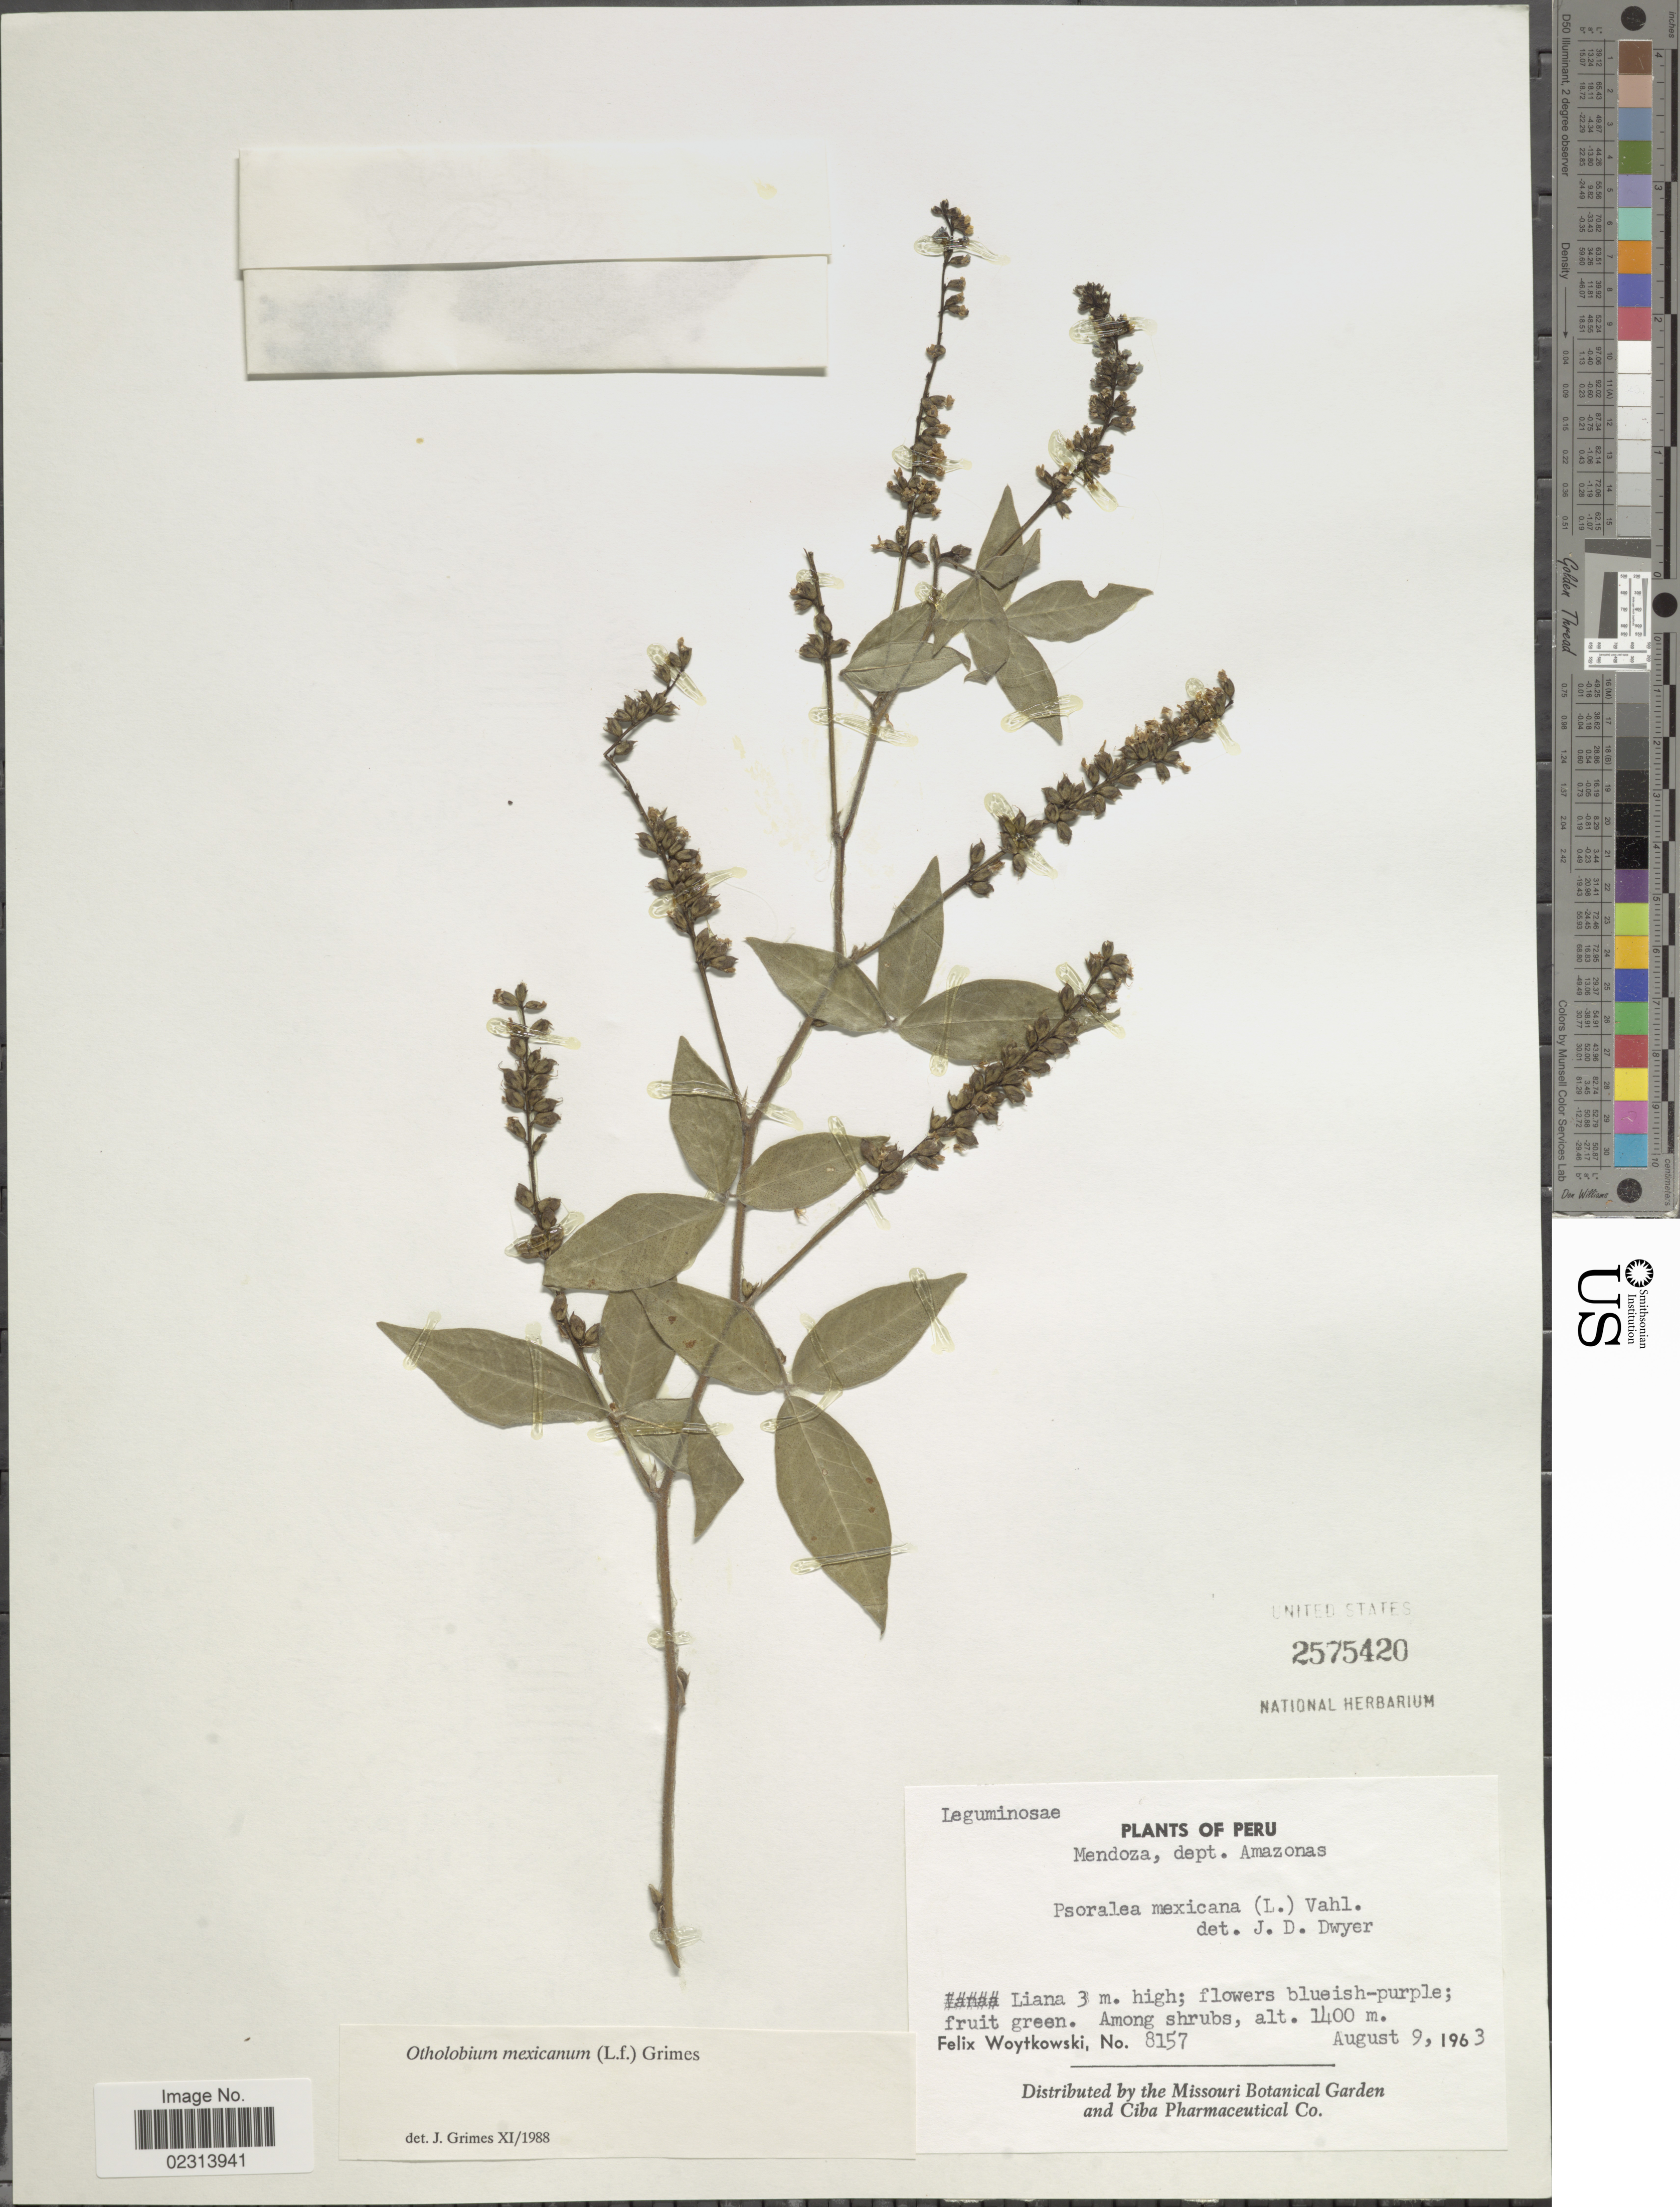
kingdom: Plantae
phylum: Tracheophyta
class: Magnoliopsida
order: Fabales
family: Fabaceae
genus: Otholobium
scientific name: Otholobium mexicanum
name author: (L. f.) J.W. Grimes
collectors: F. Woytkowski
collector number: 8157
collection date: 1963-08-09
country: Peru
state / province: Amazonas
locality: Mendoza, dept. Amazonas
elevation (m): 1400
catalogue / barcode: US 2575420